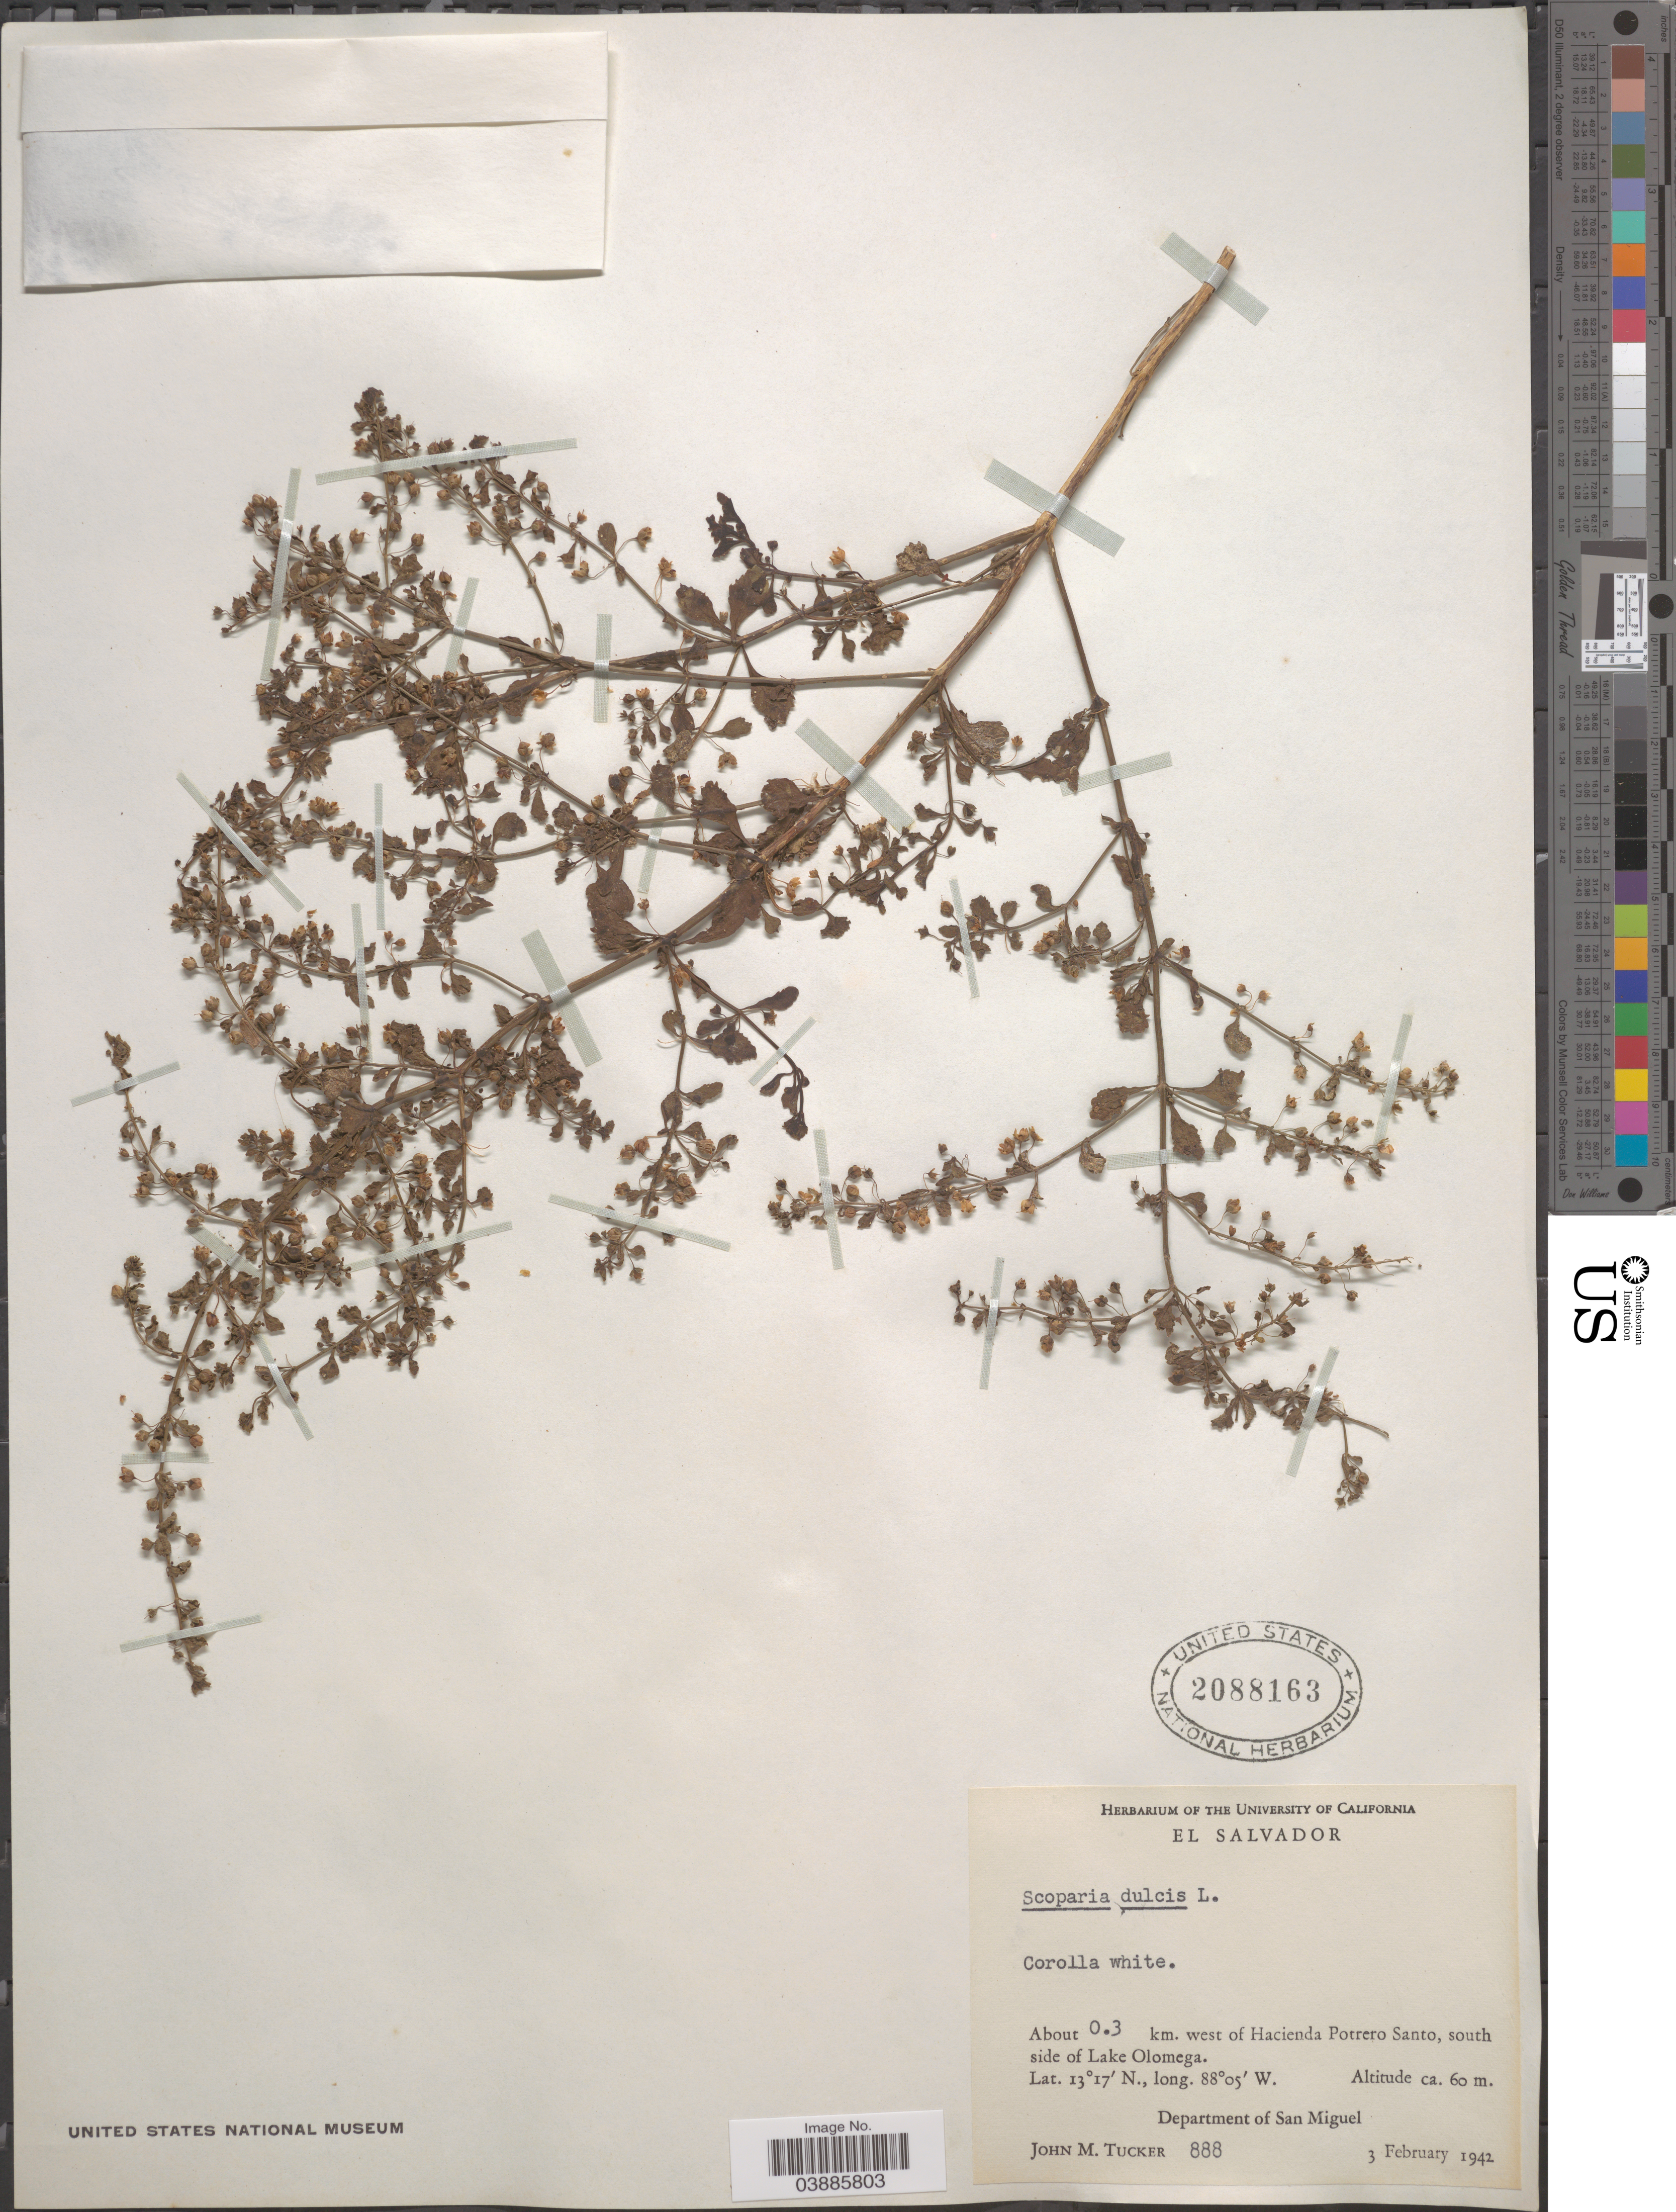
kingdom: Plantae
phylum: Tracheophyta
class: Magnoliopsida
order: Lamiales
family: Plantaginaceae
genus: Scoparia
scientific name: Scoparia dulcis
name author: L.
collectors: J. M. Tucker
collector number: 888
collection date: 1942-02-03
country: El Salvador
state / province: San Miguel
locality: About 0.3 km. west of Hacienda Potrero Santo, south side of Lake Olomega. Department of San Miguel.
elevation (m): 60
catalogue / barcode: US 2088163